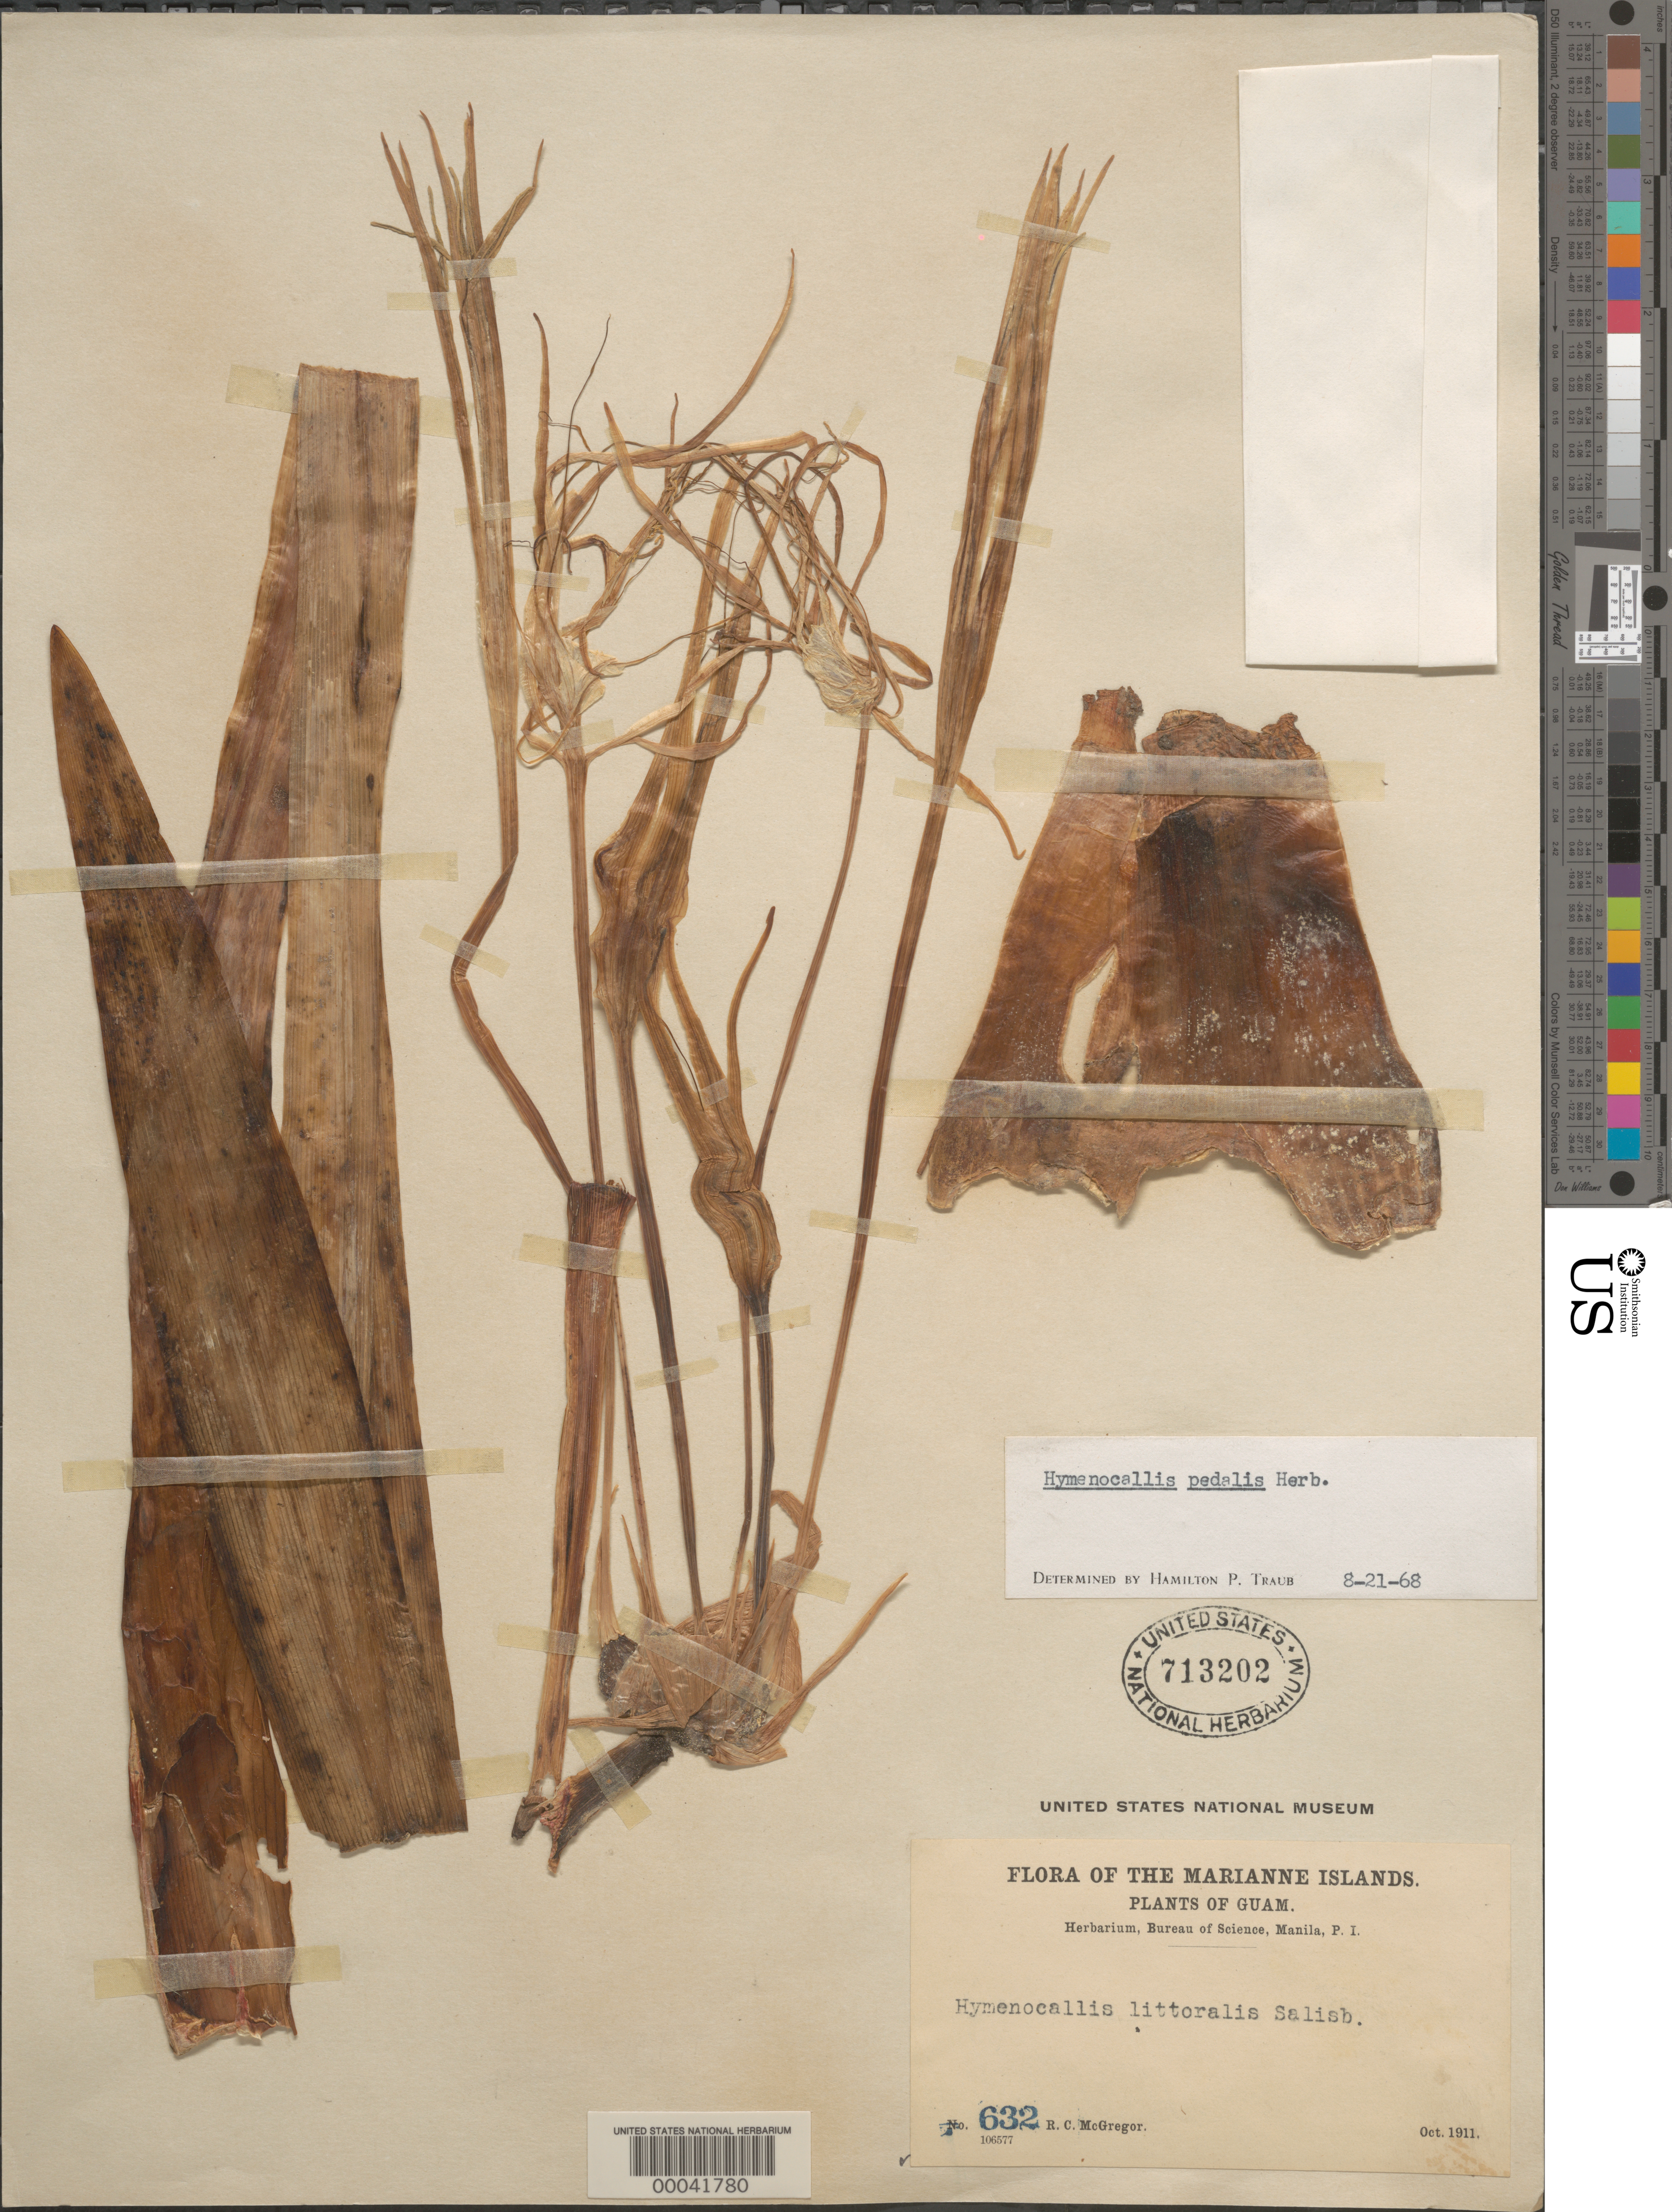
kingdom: Plantae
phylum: Tracheophyta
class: Liliopsida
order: Asparagales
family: Amaryllidaceae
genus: Hymenocallis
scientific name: Hymenocallis pedalis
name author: Herb.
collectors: R. C. McGregor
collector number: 632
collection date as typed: Oct 1911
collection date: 1911-10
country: Guam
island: Guam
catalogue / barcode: US 713202